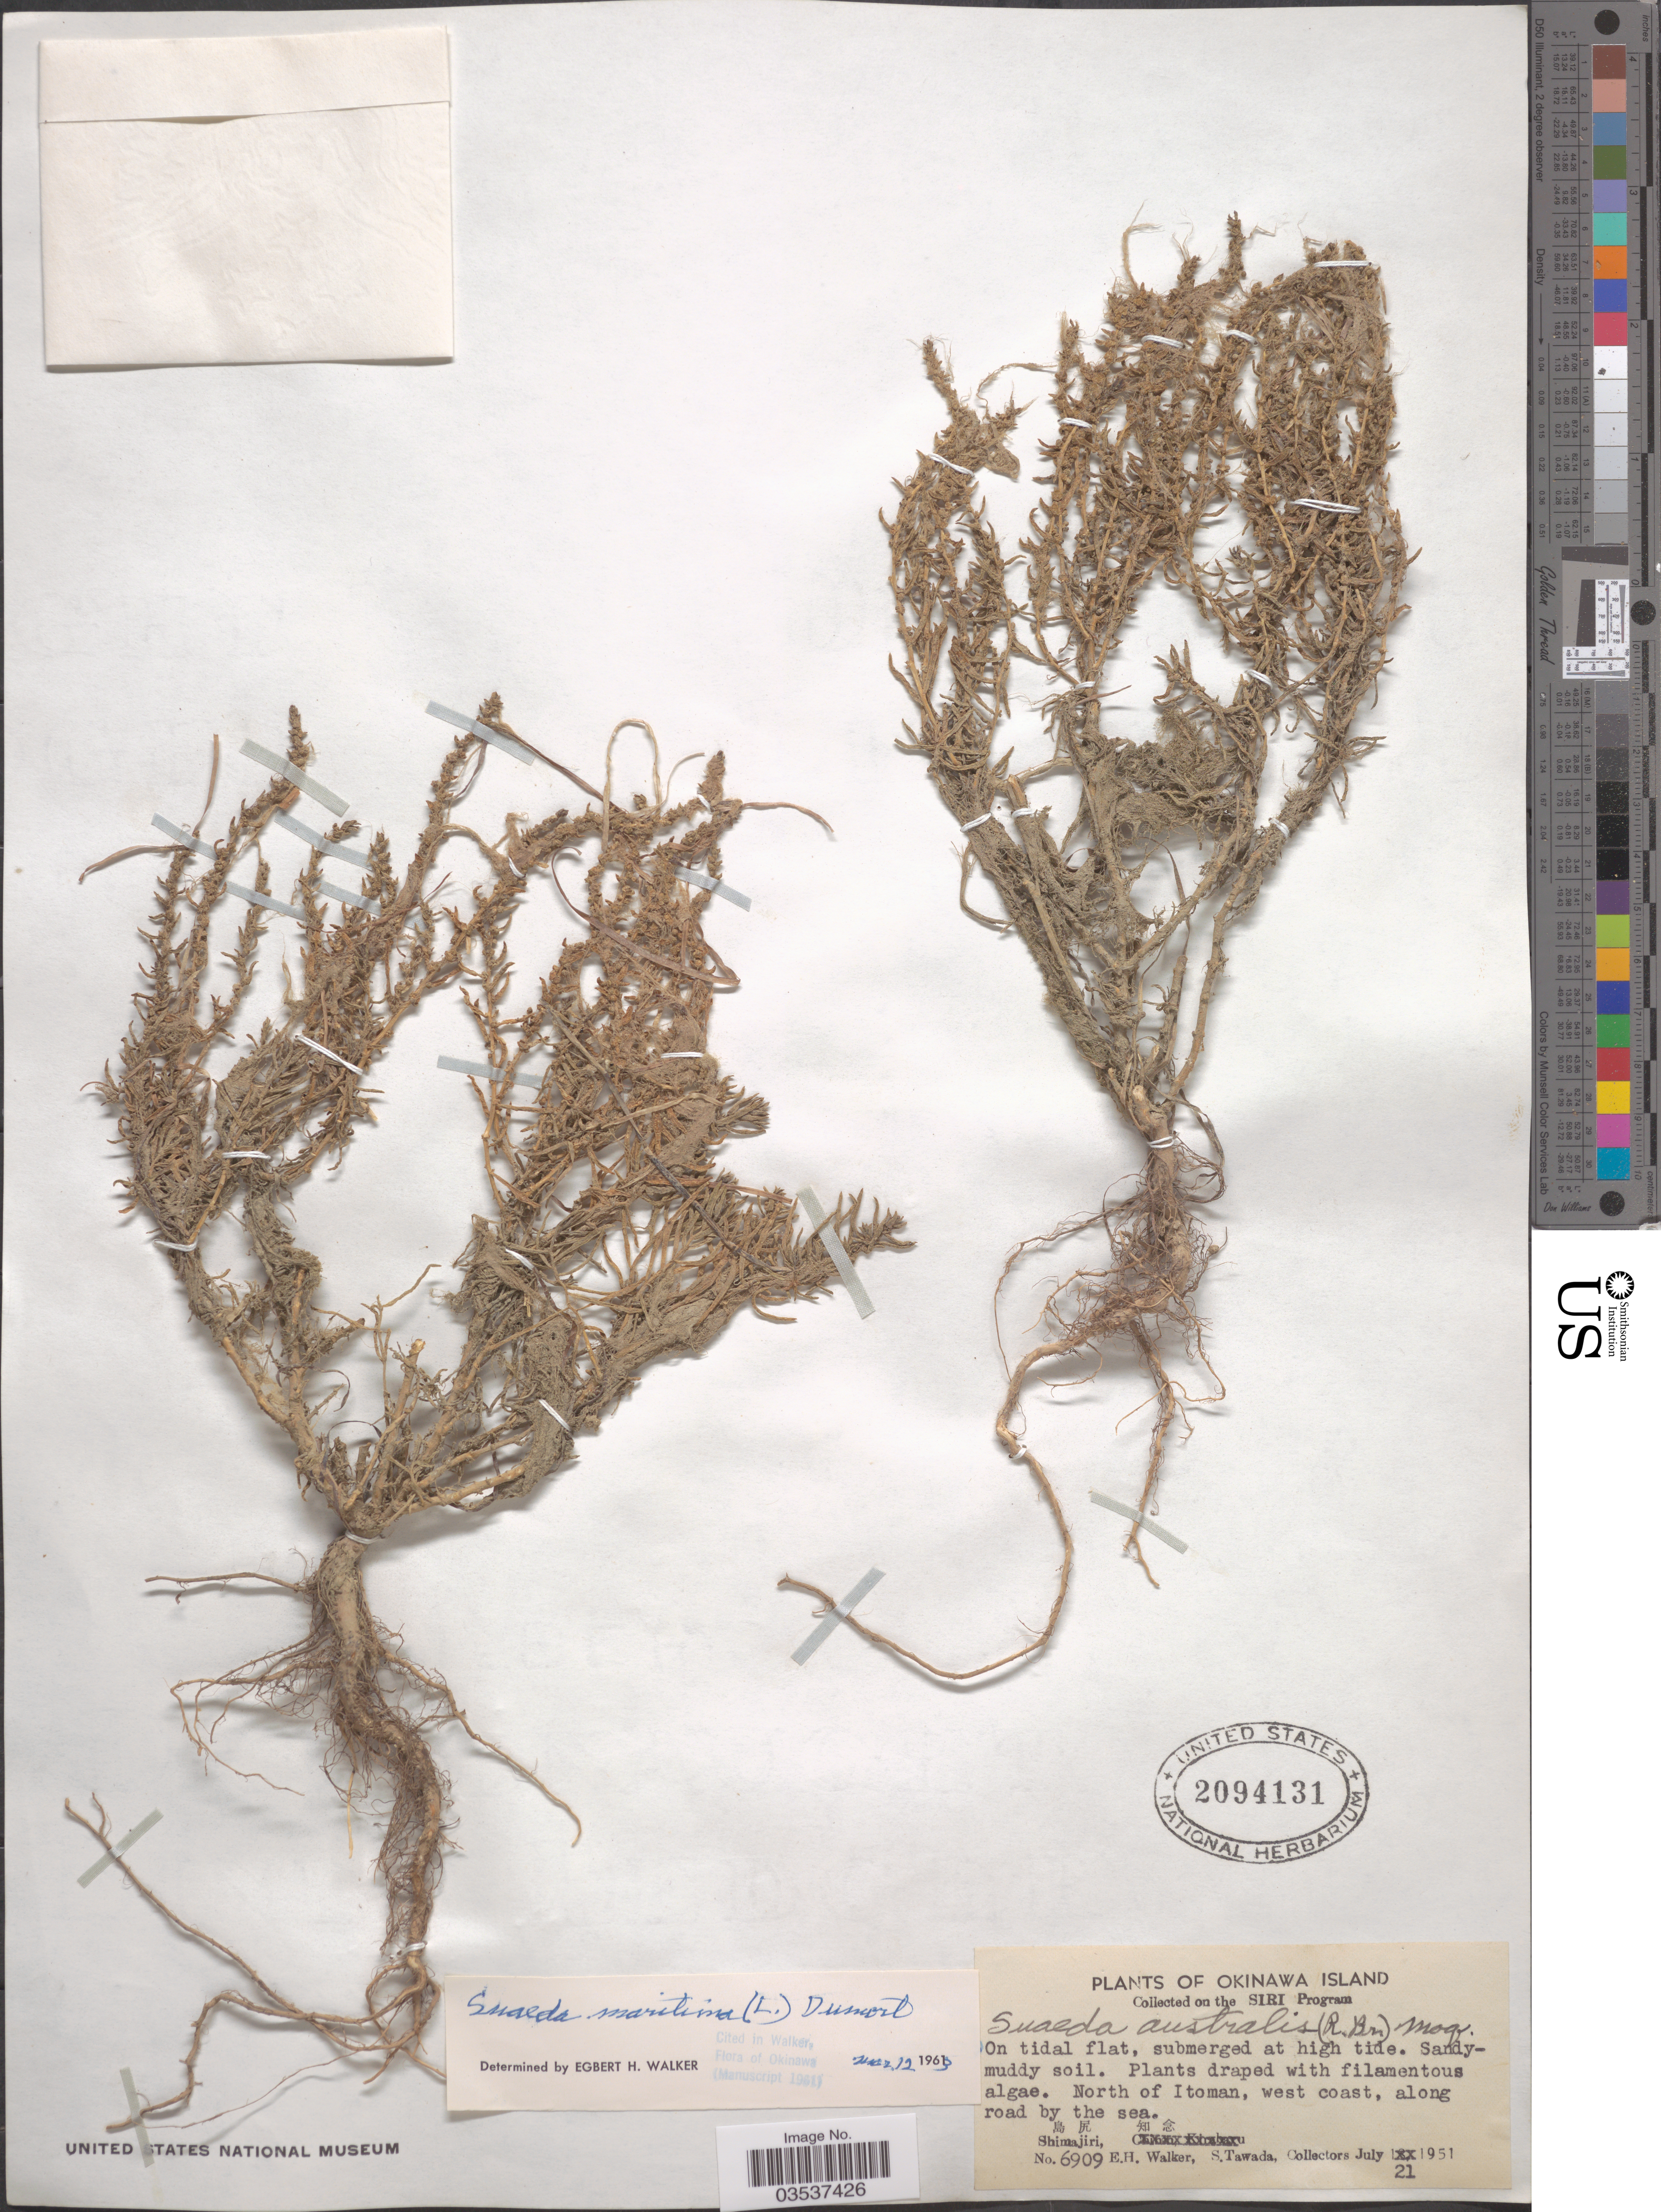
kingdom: Plantae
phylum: Tracheophyta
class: Magnoliopsida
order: Caryophyllales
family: Amaranthaceae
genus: Suaeda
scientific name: Suaeda maritima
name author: (L.) Dumort.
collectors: E. H. Walker & S. Tawada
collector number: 6909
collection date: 1951-07-21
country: Japan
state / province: Okinawa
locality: Okinawa Island. North of Itoman, west coast, along road by sea. Shimajiri.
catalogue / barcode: US 2094131